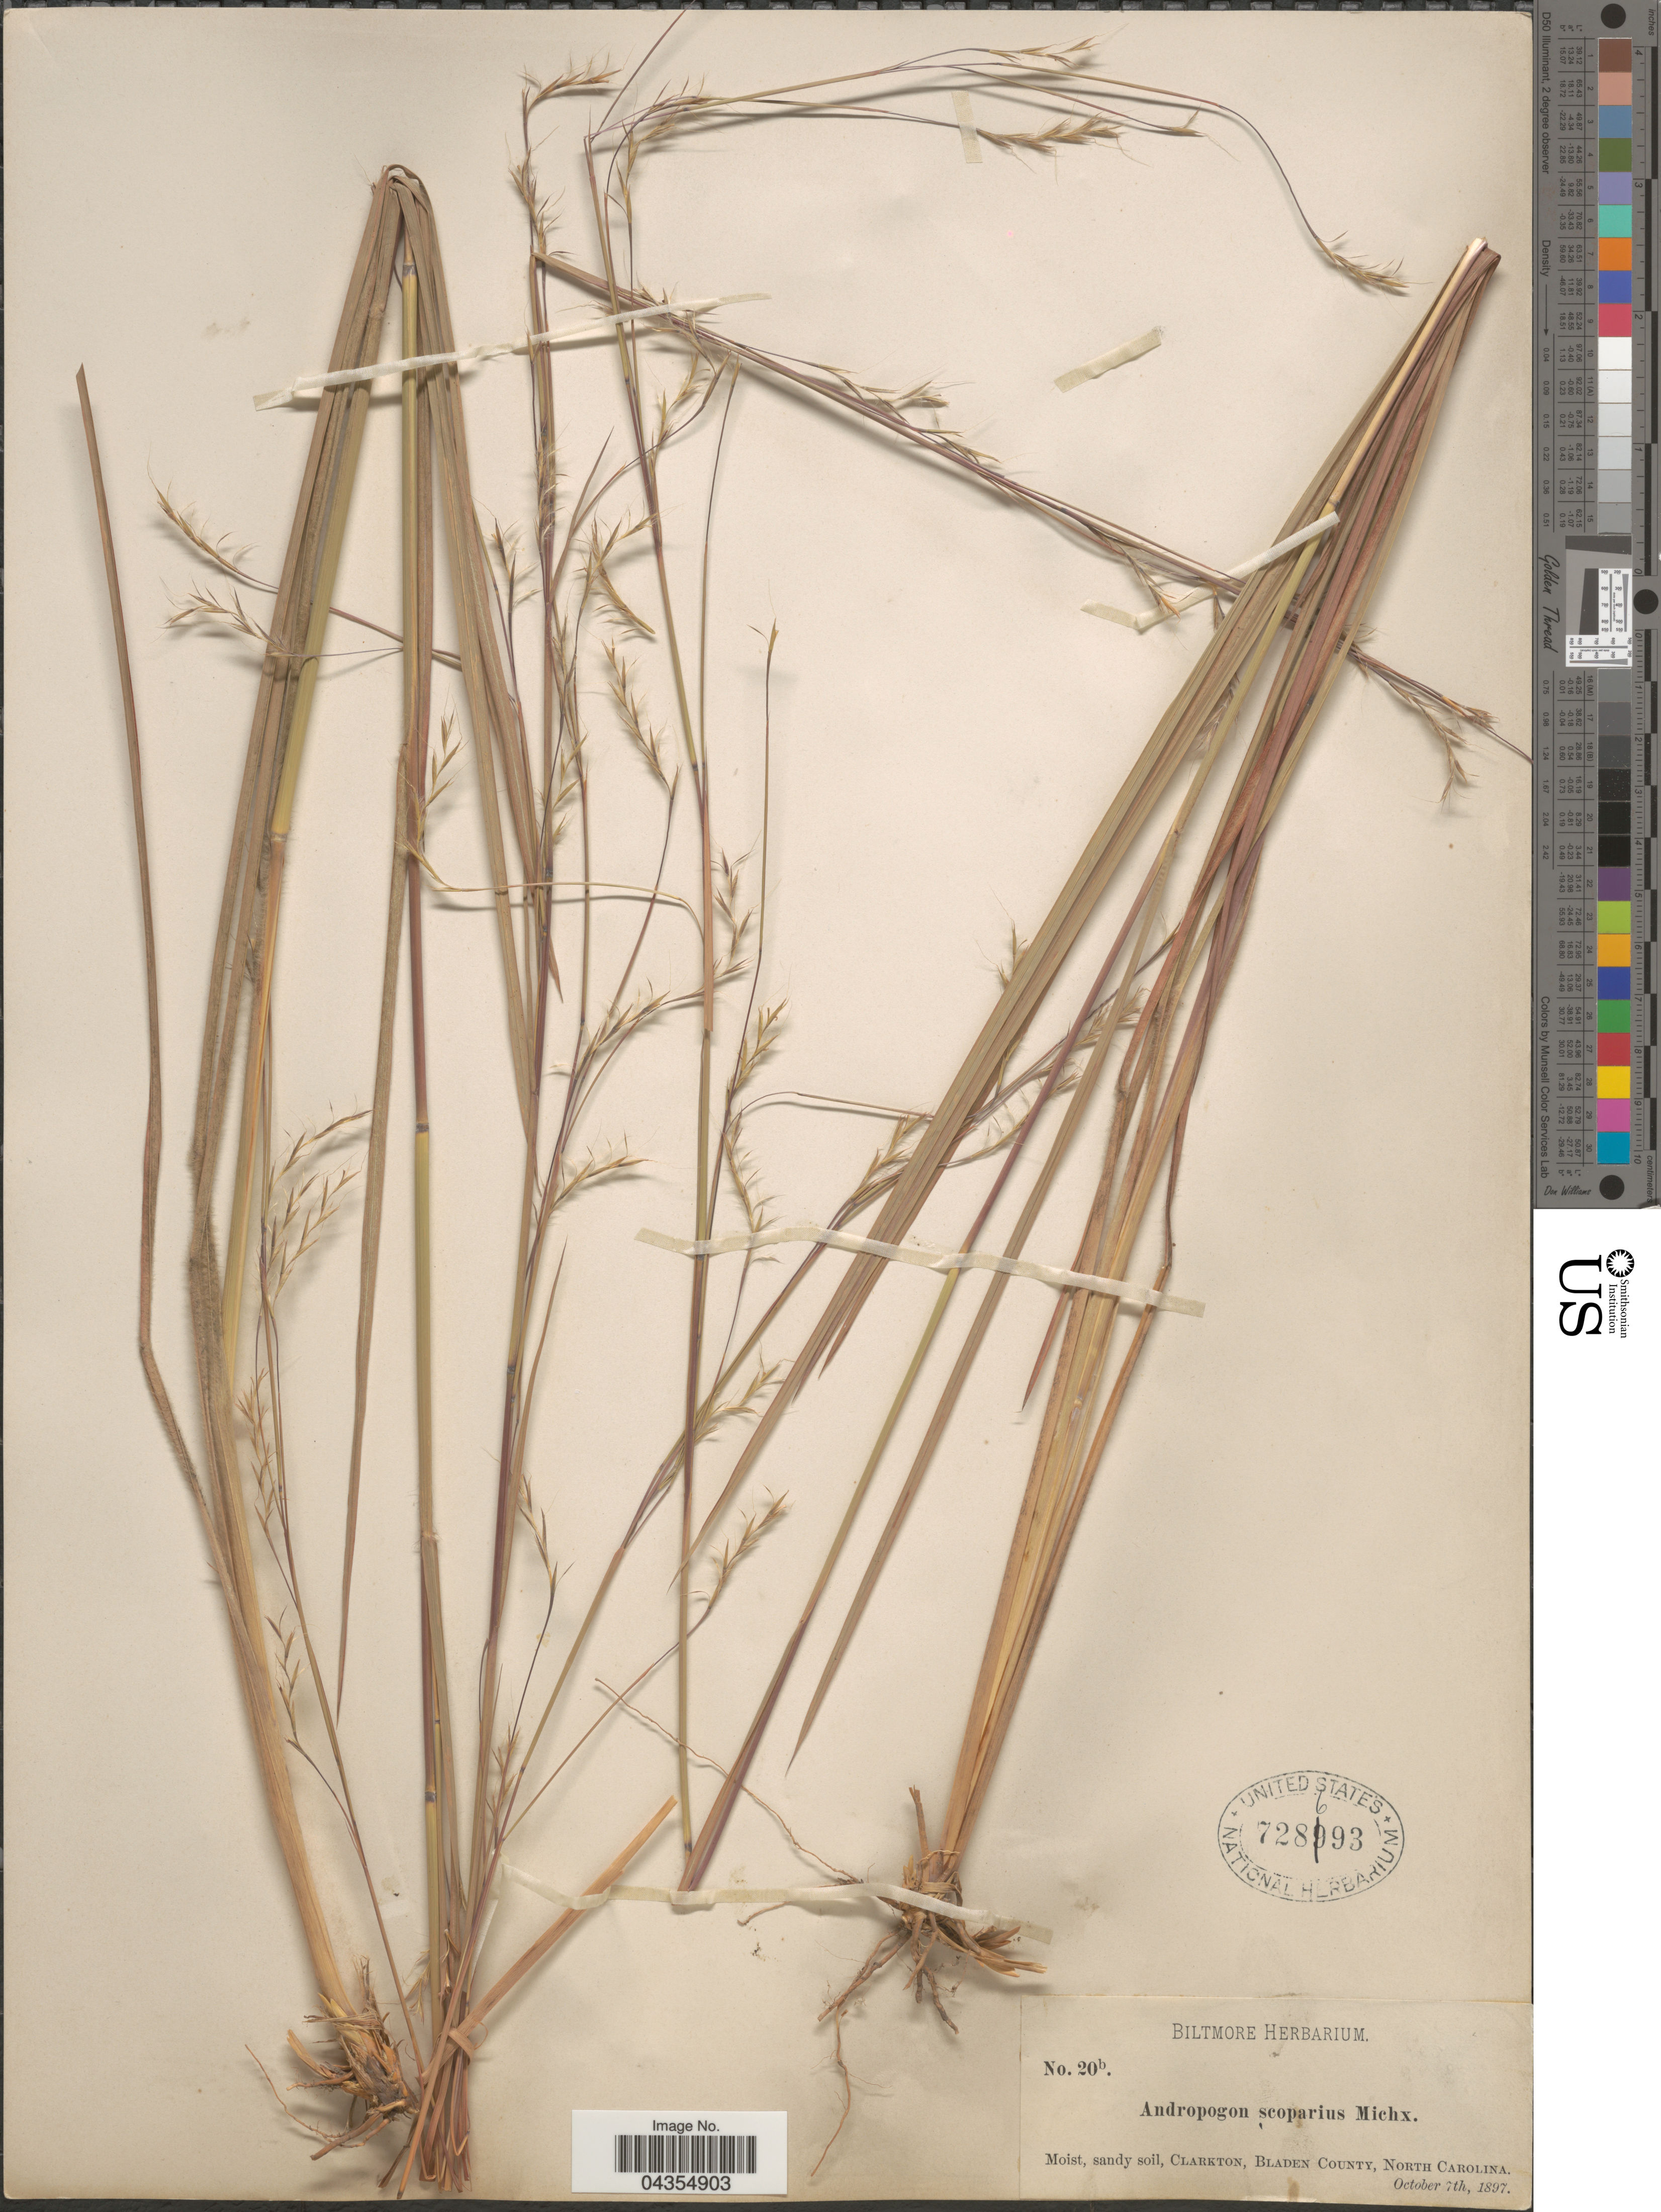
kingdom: Plantae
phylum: Tracheophyta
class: Liliopsida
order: Poales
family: Poaceae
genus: Schizachyrium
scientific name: Schizachyrium sanguineum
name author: (Retz.) Alston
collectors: ex herb. Biltmore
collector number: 20b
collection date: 1897-10-07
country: United States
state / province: North Carolina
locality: Clarkton, Bladen County.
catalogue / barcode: US 728693